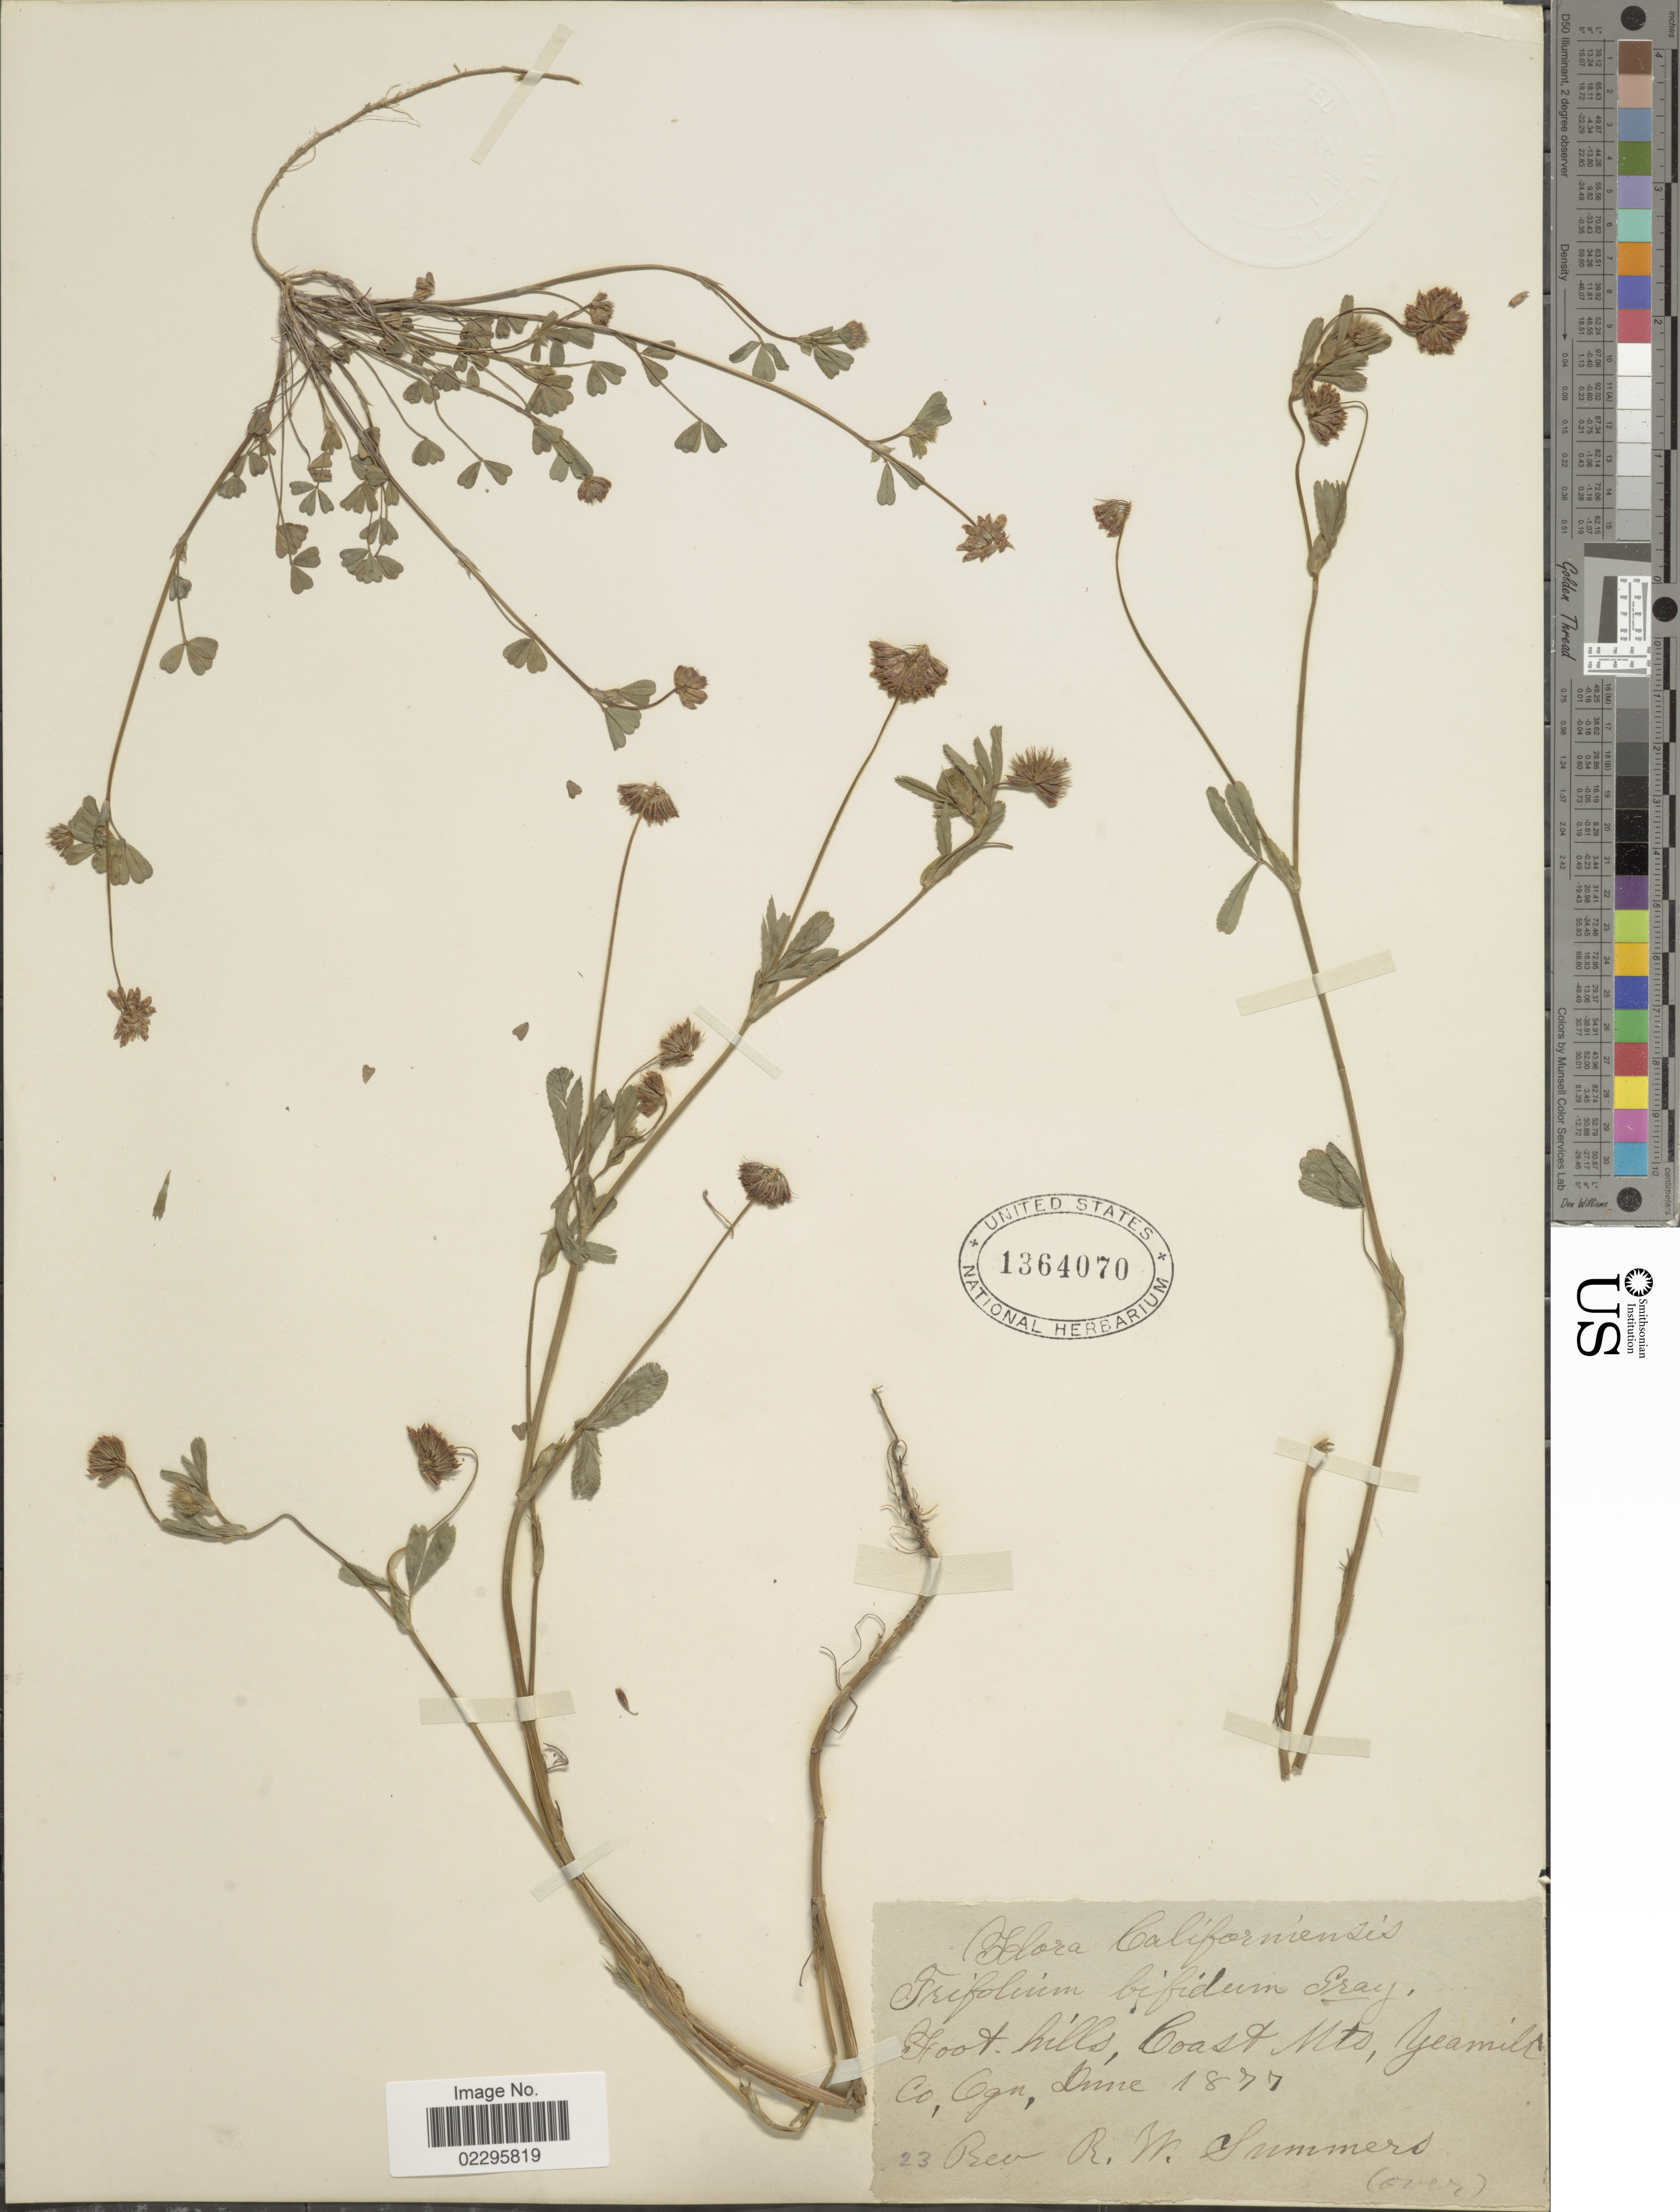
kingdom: Plantae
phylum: Tracheophyta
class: Magnoliopsida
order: Fabales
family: Fabaceae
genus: Trifolium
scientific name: Trifolium bifidum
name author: A. Gray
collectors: L. Summers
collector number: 23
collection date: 1877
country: United States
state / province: Oregon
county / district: Yamhill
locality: Foot Hills, Coast Mts, Yamhill Co.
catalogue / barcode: US 1364070